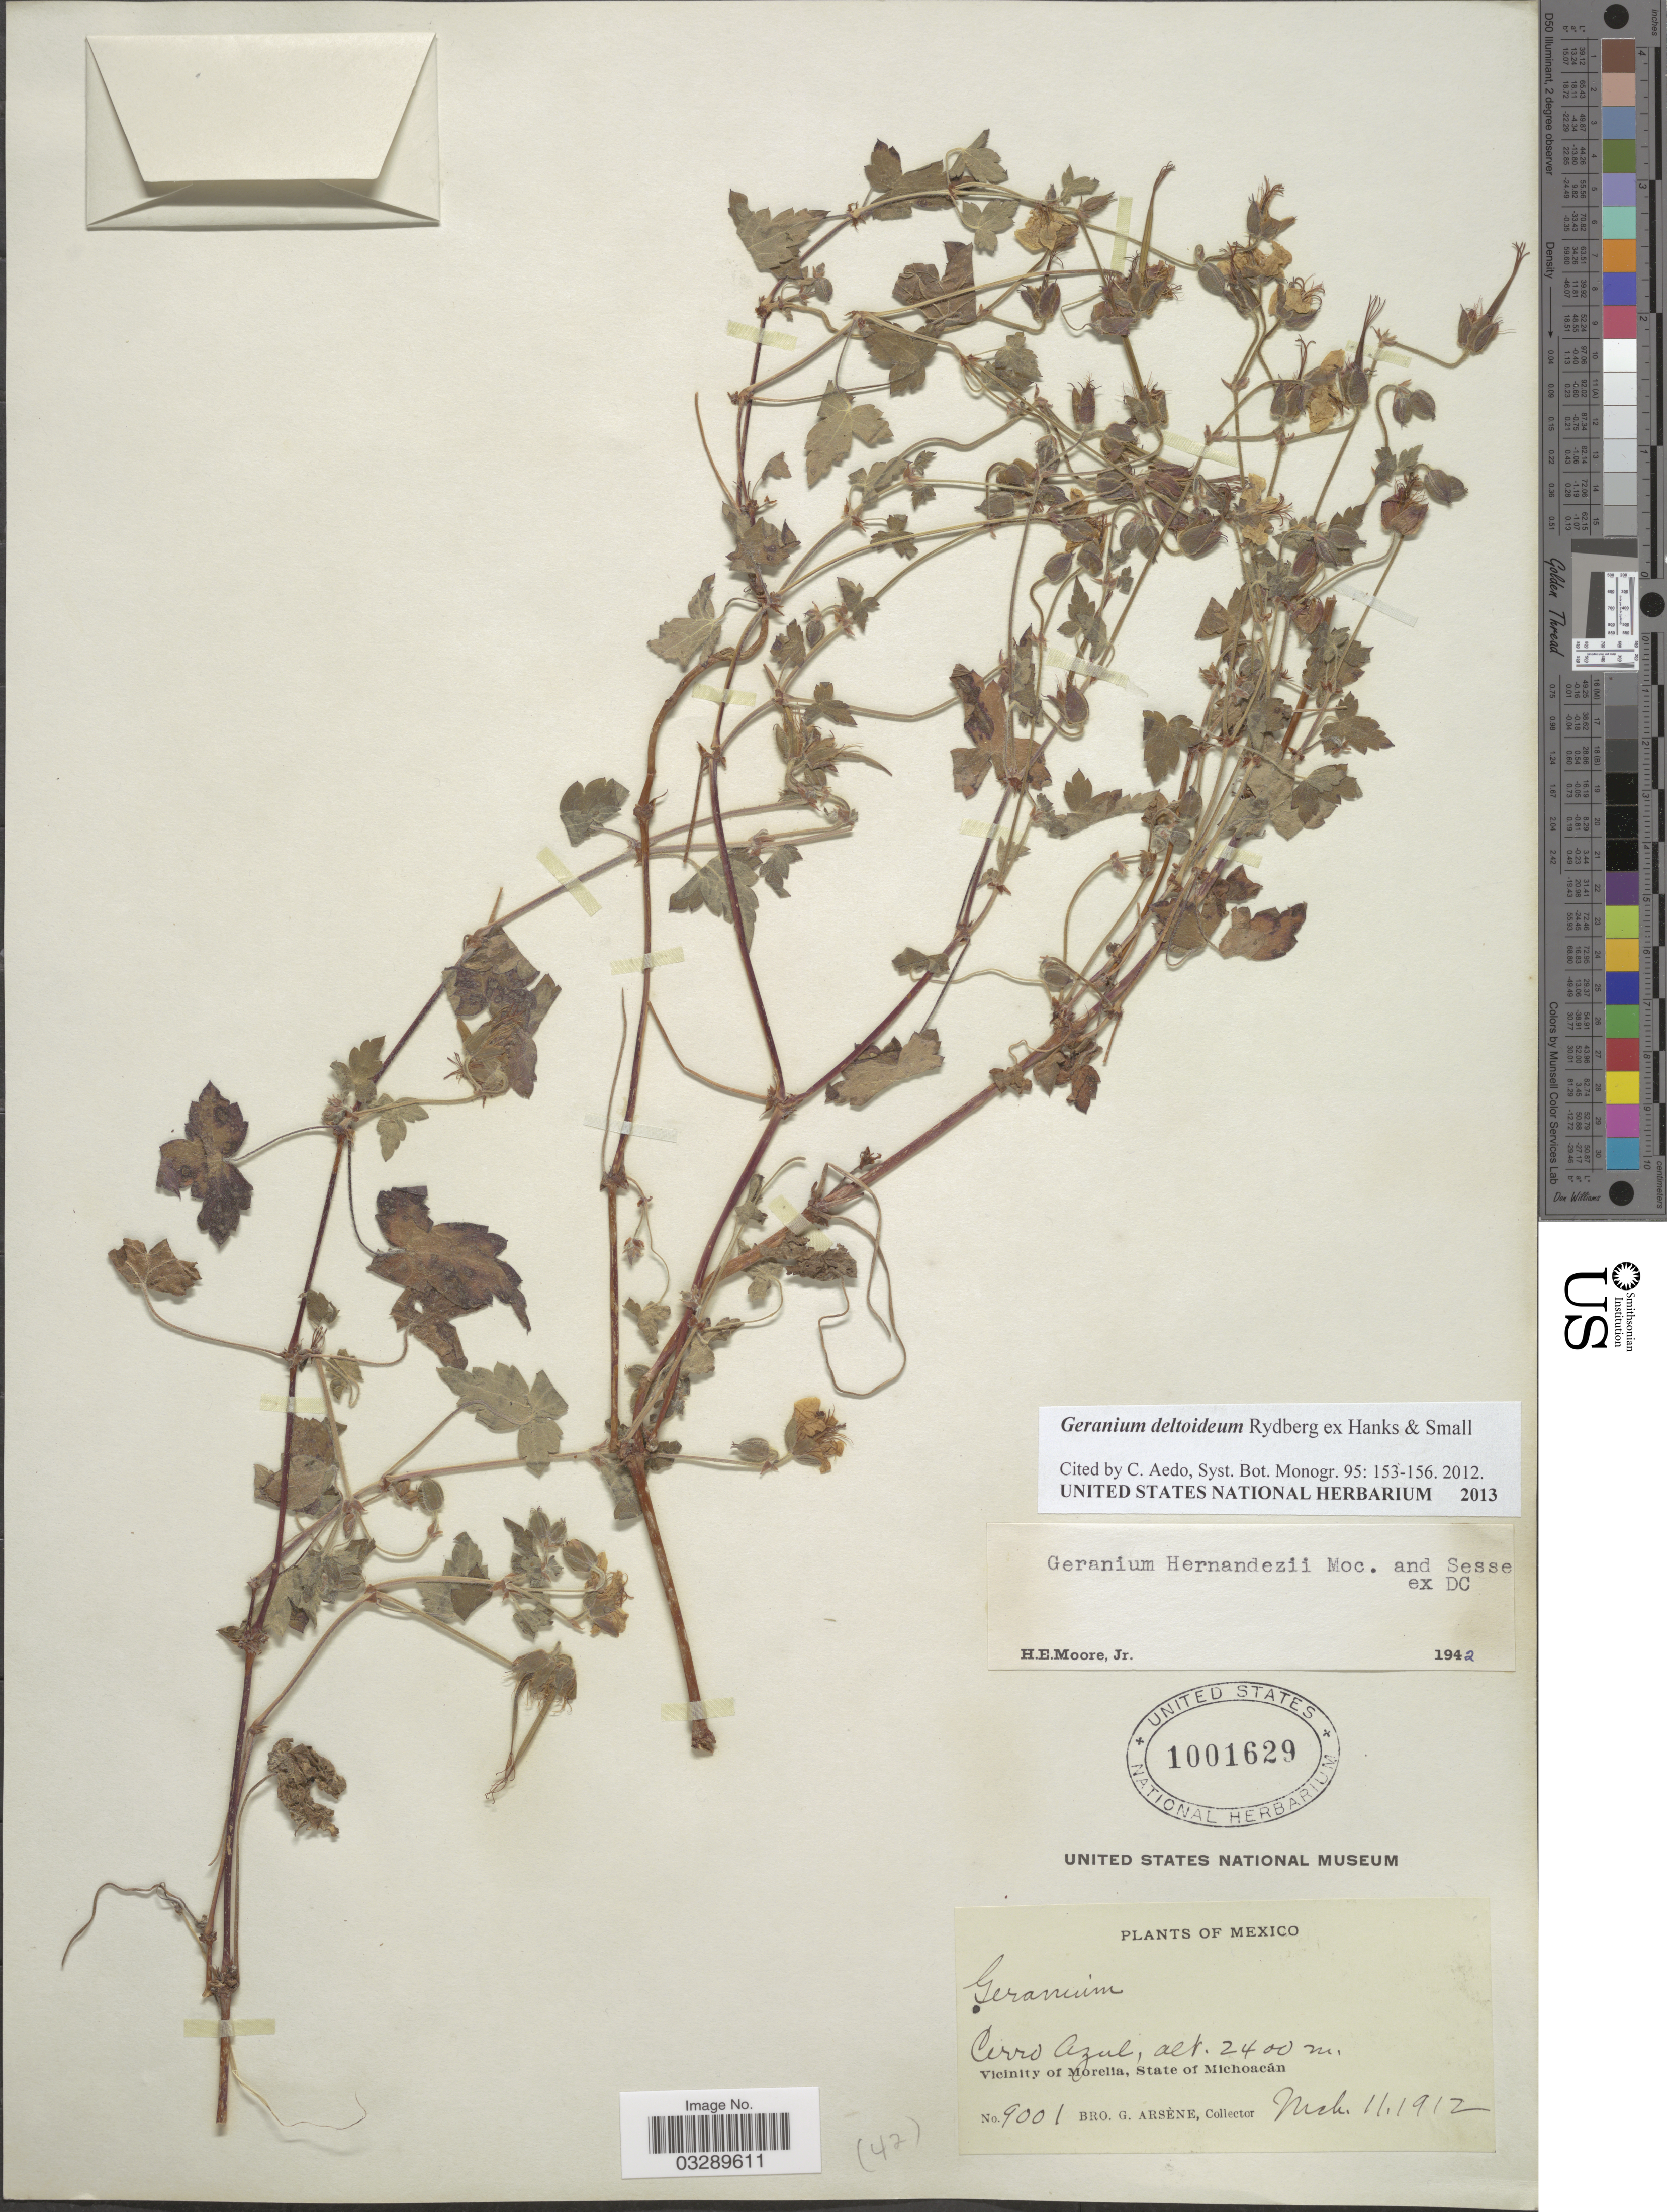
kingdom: Plantae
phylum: Tracheophyta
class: Magnoliopsida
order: Geraniales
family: Geraniaceae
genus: Geranium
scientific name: Geranium deltoideum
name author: Rydb.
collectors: Bro. G. Arsène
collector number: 9001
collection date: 1912-03-11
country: Mexico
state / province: Michoacán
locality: Cerro Azul, Vicinity of Morelia.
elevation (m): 2400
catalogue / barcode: US 1001629